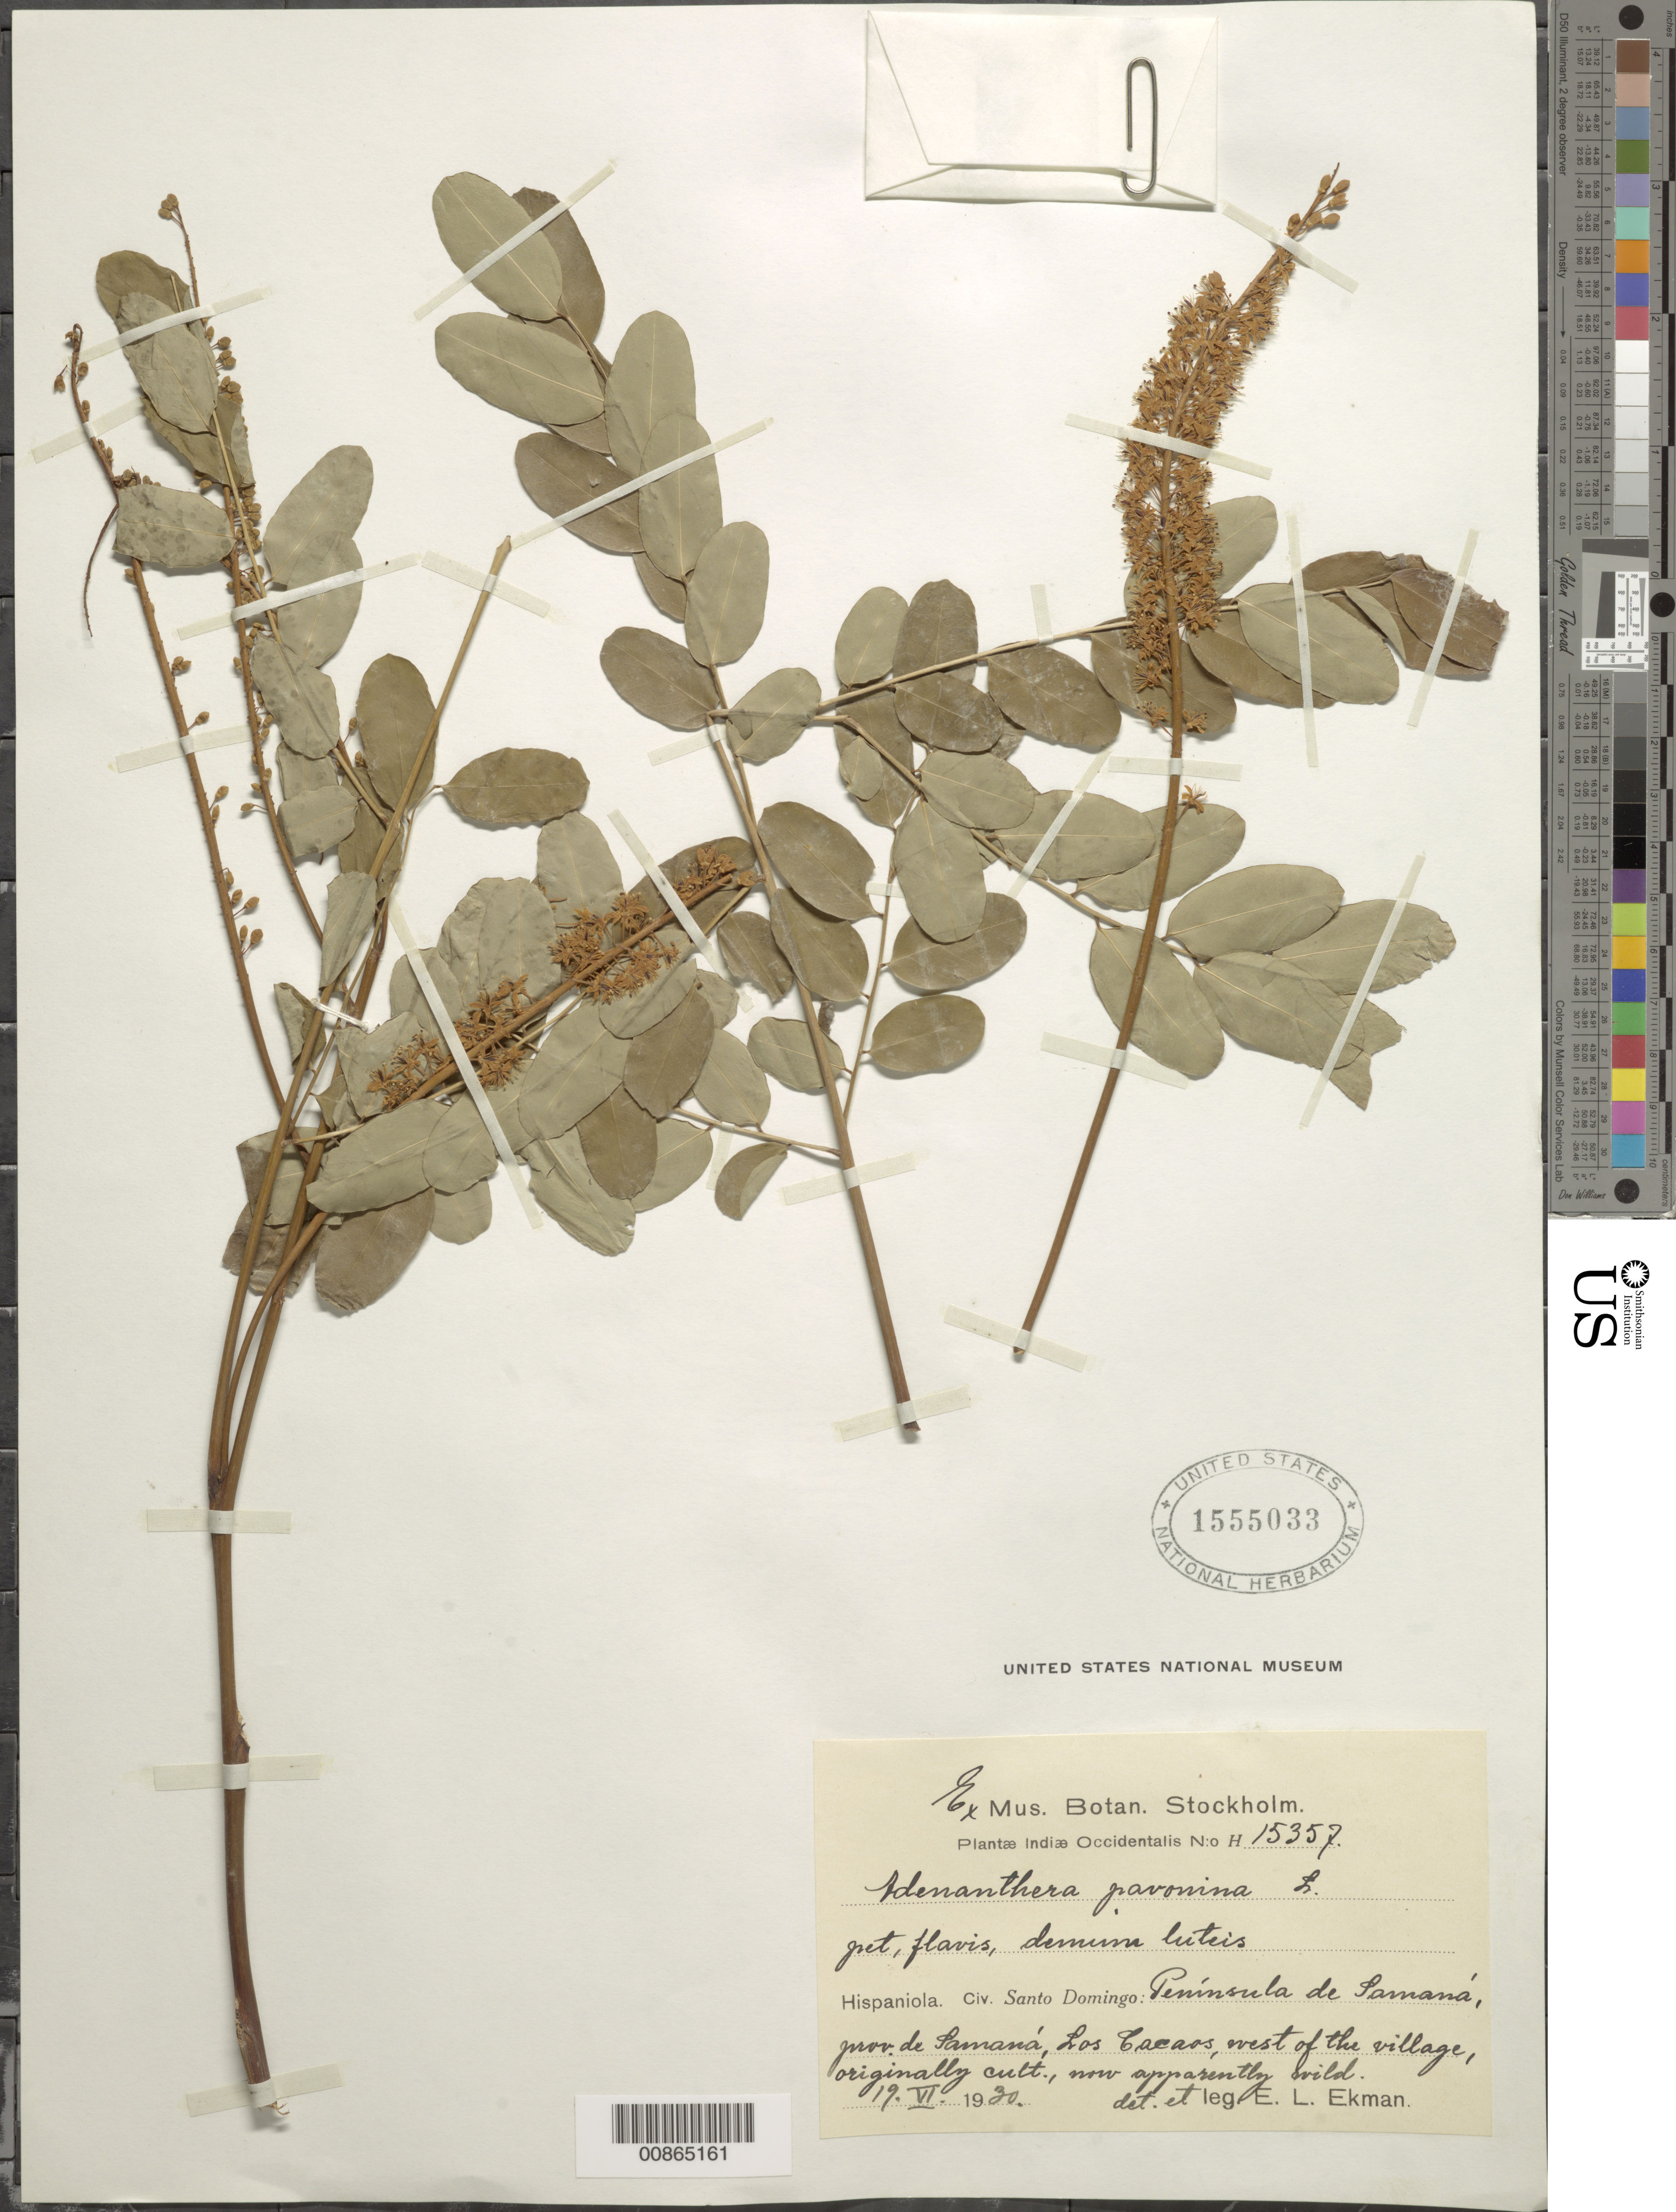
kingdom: Plantae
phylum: Tracheophyta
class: Magnoliopsida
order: Fabales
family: Fabaceae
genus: Adenanthera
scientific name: Adenanthera pavonina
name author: L.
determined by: Ekman, E. L.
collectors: E. L. Ekman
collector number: H 15357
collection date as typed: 19 Jun 1930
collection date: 1930-06-19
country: Dominican Republic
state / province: Samana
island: Hispaniola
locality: Península de Samaná, Los Cacaos, west of the village.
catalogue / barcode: US 1555033